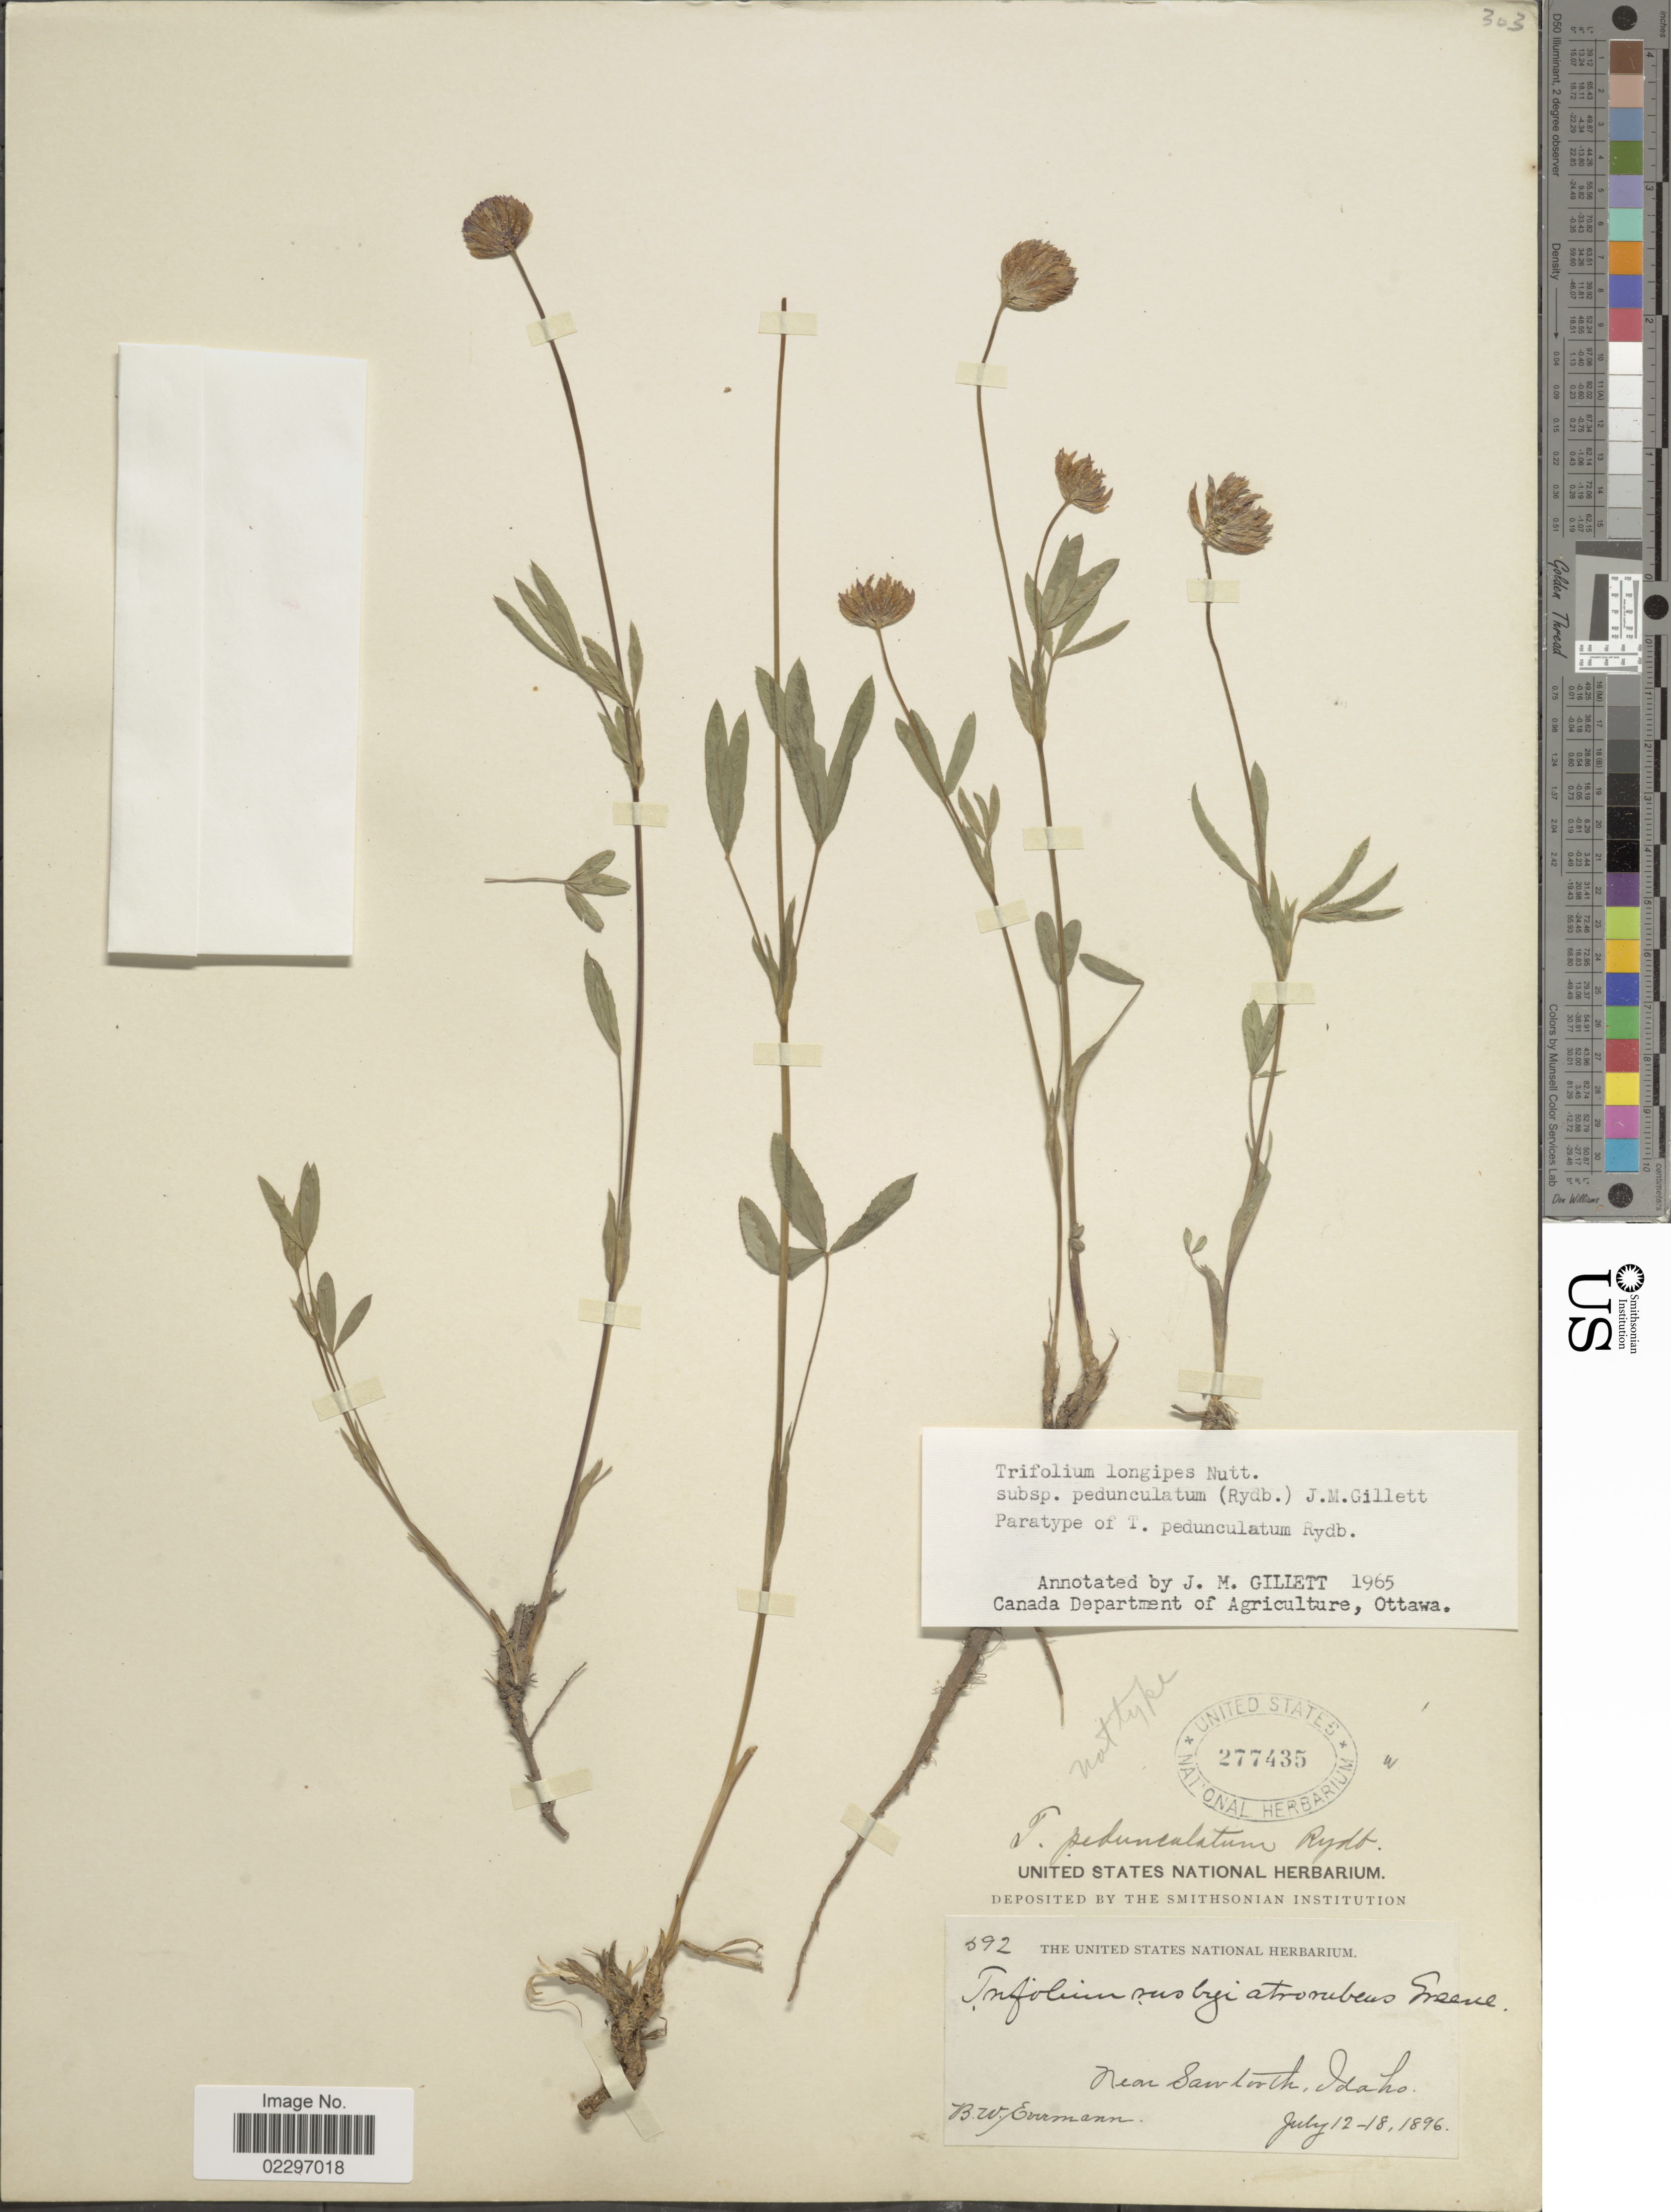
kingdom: Plantae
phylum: Tracheophyta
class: Magnoliopsida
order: Fabales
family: Fabaceae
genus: Trifolium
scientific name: Trifolium longipes subsp. pedunculatum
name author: (Rydb.) J.M. Gillett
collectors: B. W. Evermann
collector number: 592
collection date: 1896-07-12/1896-07-18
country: United States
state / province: Idaho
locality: Near Sawtooth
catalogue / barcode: US 277435